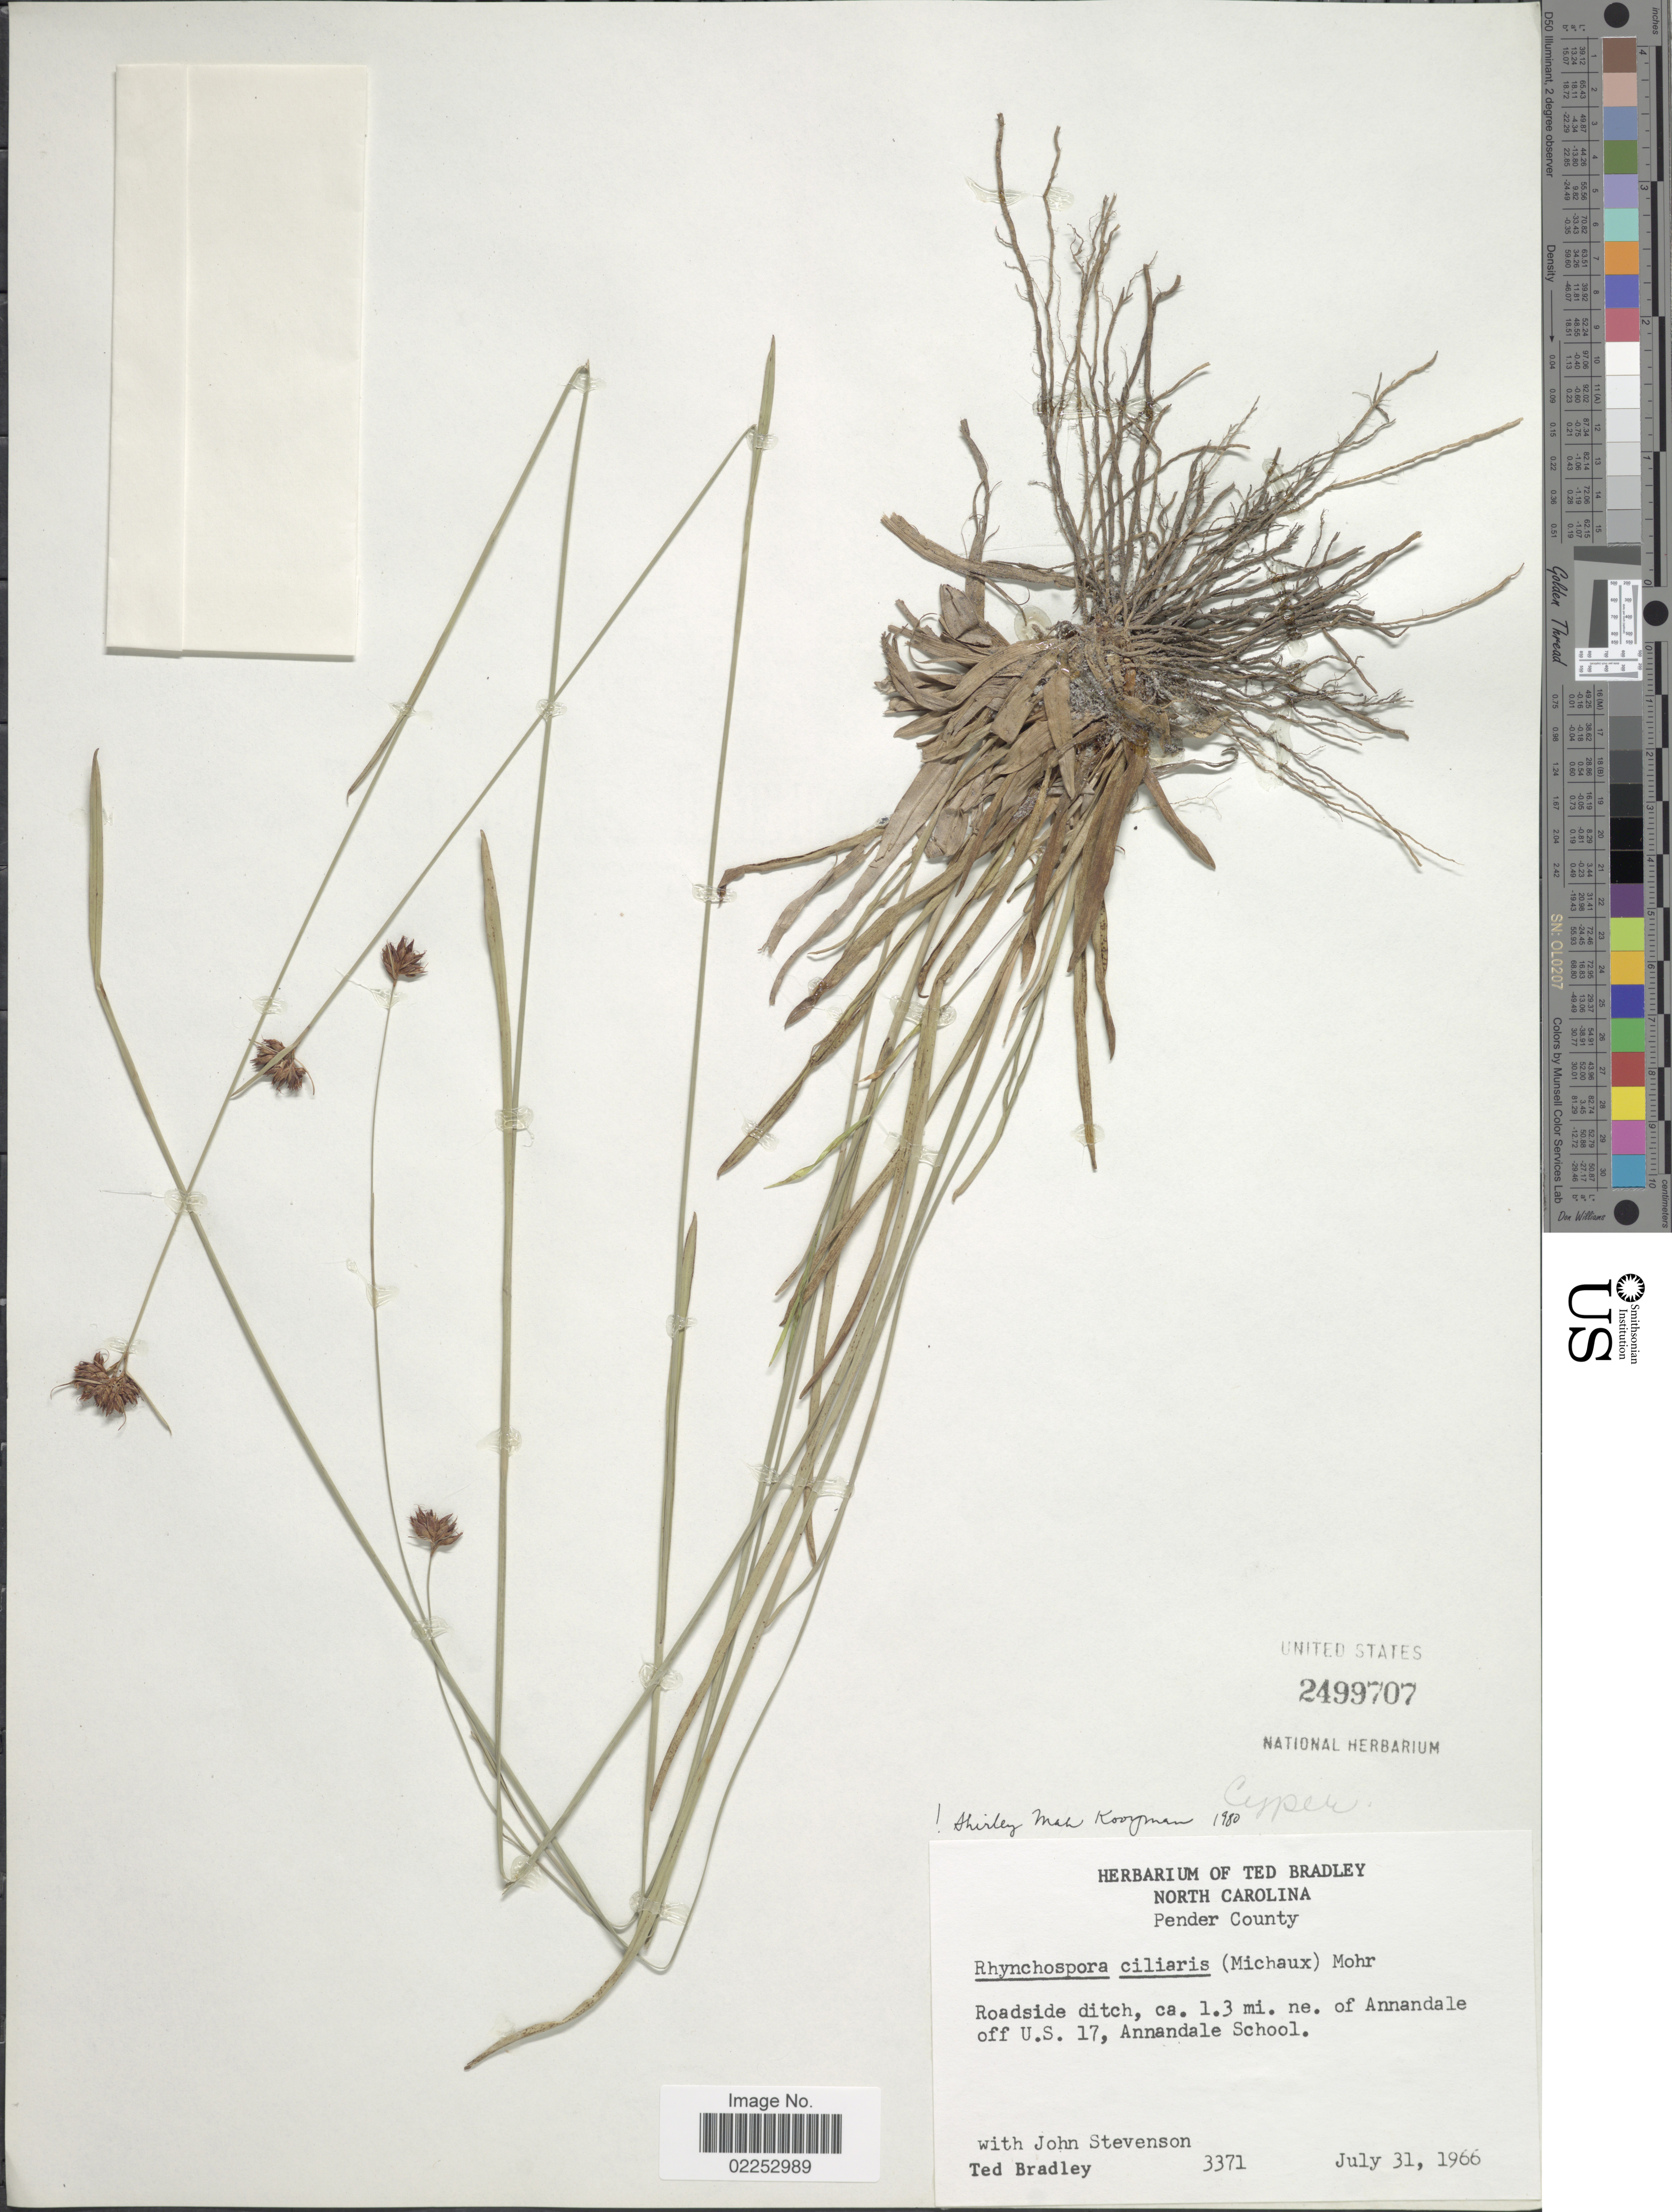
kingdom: Plantae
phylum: Tracheophyta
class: Liliopsida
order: Poales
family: Cyperaceae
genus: Rhynchospora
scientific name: Rhynchospora ciliaris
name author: (Michx.) C. Mohr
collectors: T. Bradley & J. Stevenson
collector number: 3371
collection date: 1966-07-31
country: United States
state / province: North Carolina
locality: Pender County, ca. 1.3 mi. ne. of Annandale off U.S. 17, Annandale School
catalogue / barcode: US 2499707